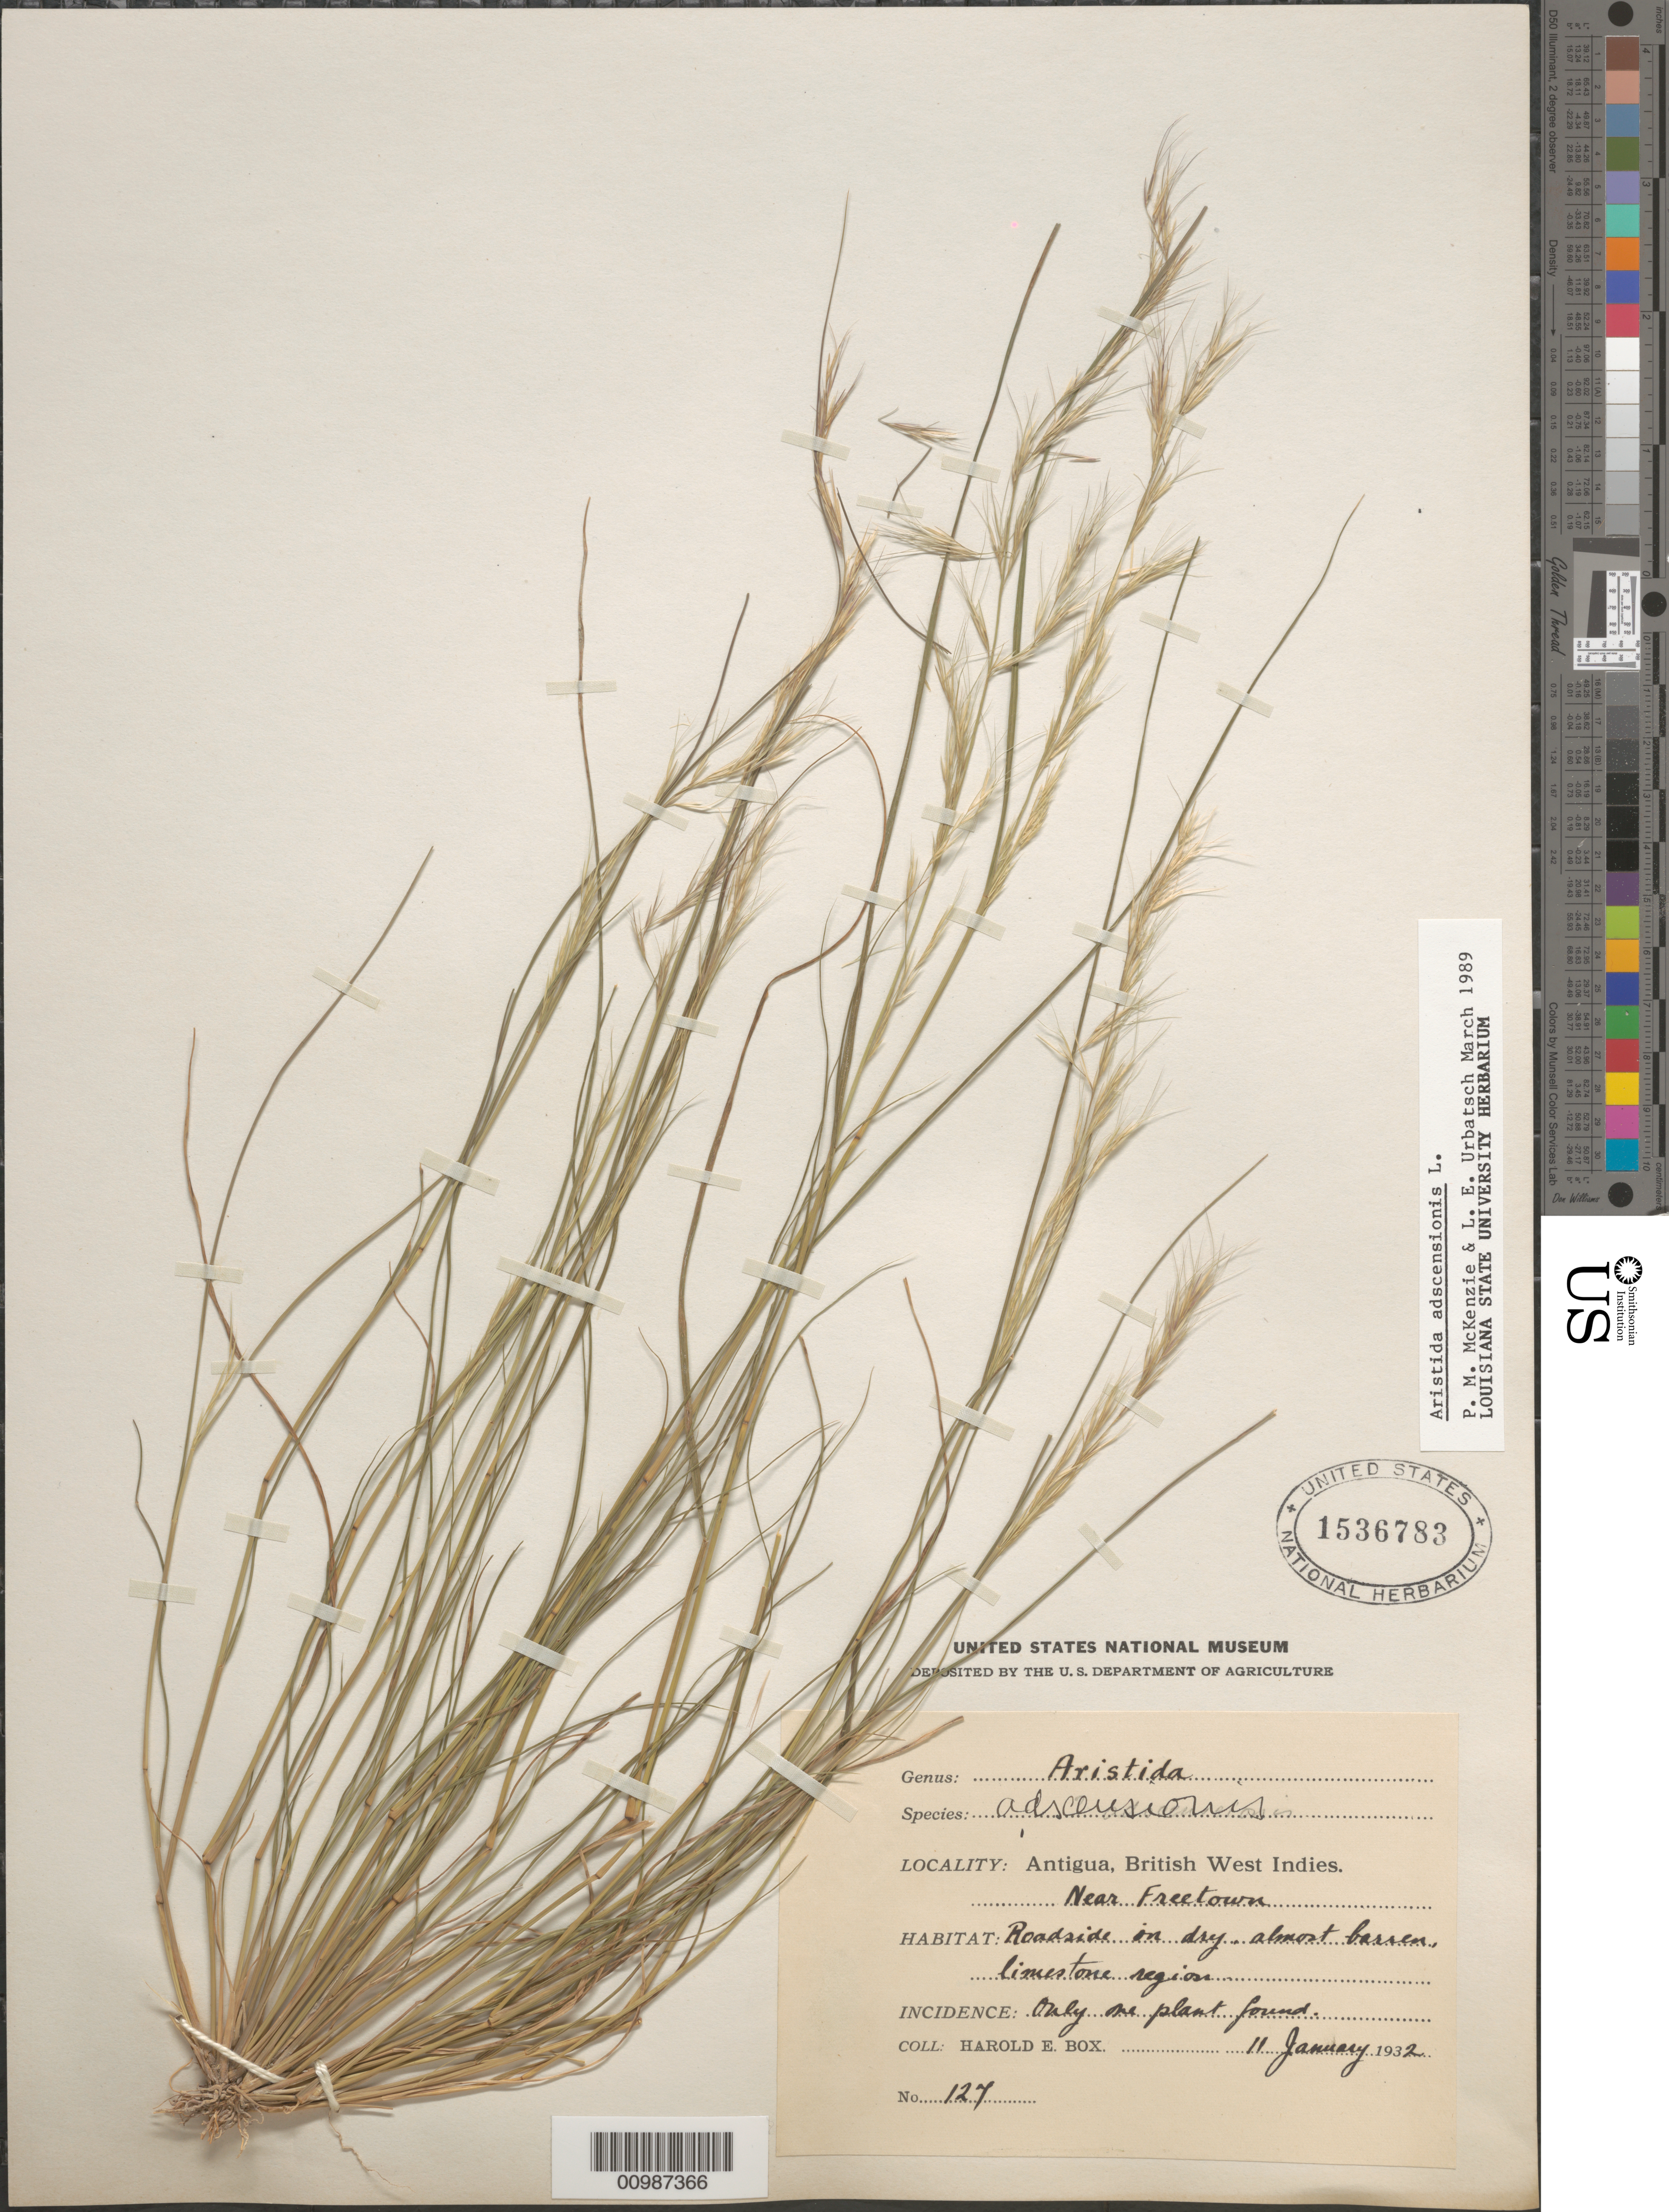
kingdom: Plantae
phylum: Tracheophyta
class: Liliopsida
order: Poales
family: Poaceae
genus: Aristida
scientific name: Aristida adscensionis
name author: L.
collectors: H. E. Box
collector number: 127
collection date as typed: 11 Jan 1932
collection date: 1932-01-11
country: Antigua and Barbuda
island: Leeward Is.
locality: Near Freetown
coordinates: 0 N, 0 E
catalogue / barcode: US 1536783